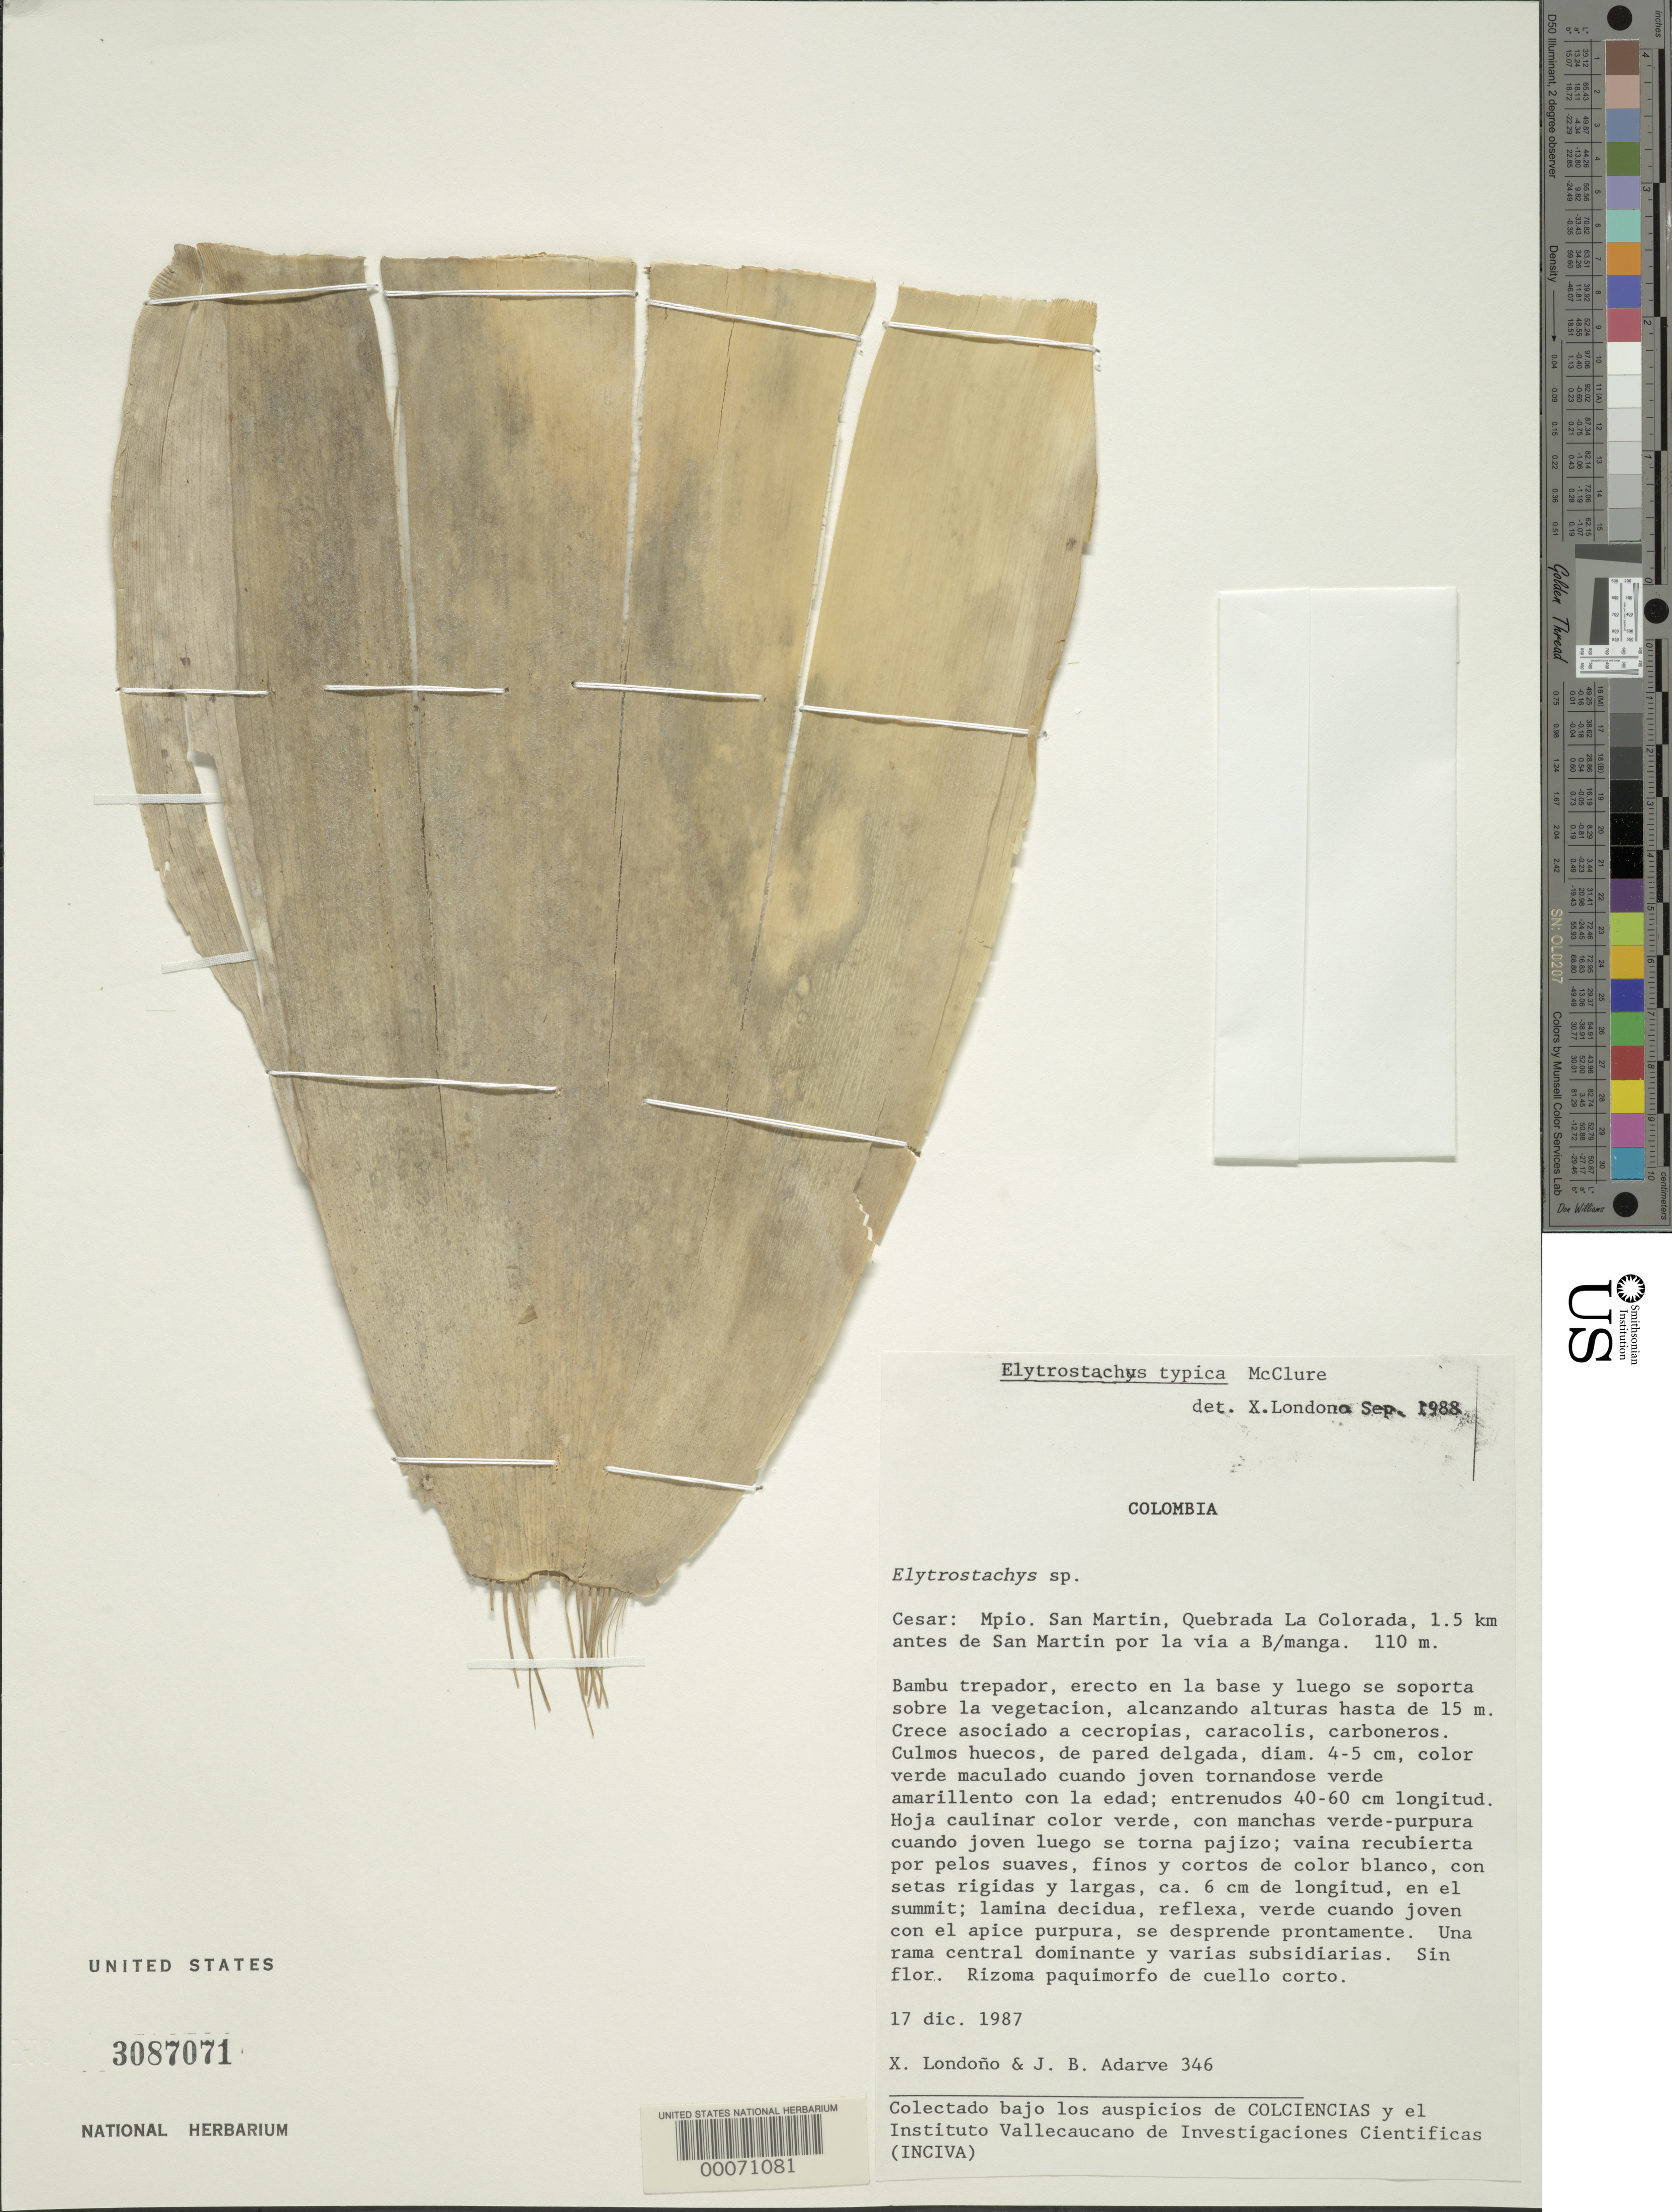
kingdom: Plantae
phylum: Tracheophyta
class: Liliopsida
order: Poales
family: Poaceae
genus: Elytrostachys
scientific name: Elytrostachys typica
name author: McClure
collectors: X. Londoño & J. B. Adarve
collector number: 346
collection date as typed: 17 Dec 1987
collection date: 1987-12-17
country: Colombia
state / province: César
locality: San Martin Mun. (?), la Colorado stream, 1.5 km of San Martin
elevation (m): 110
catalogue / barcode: US 3087071